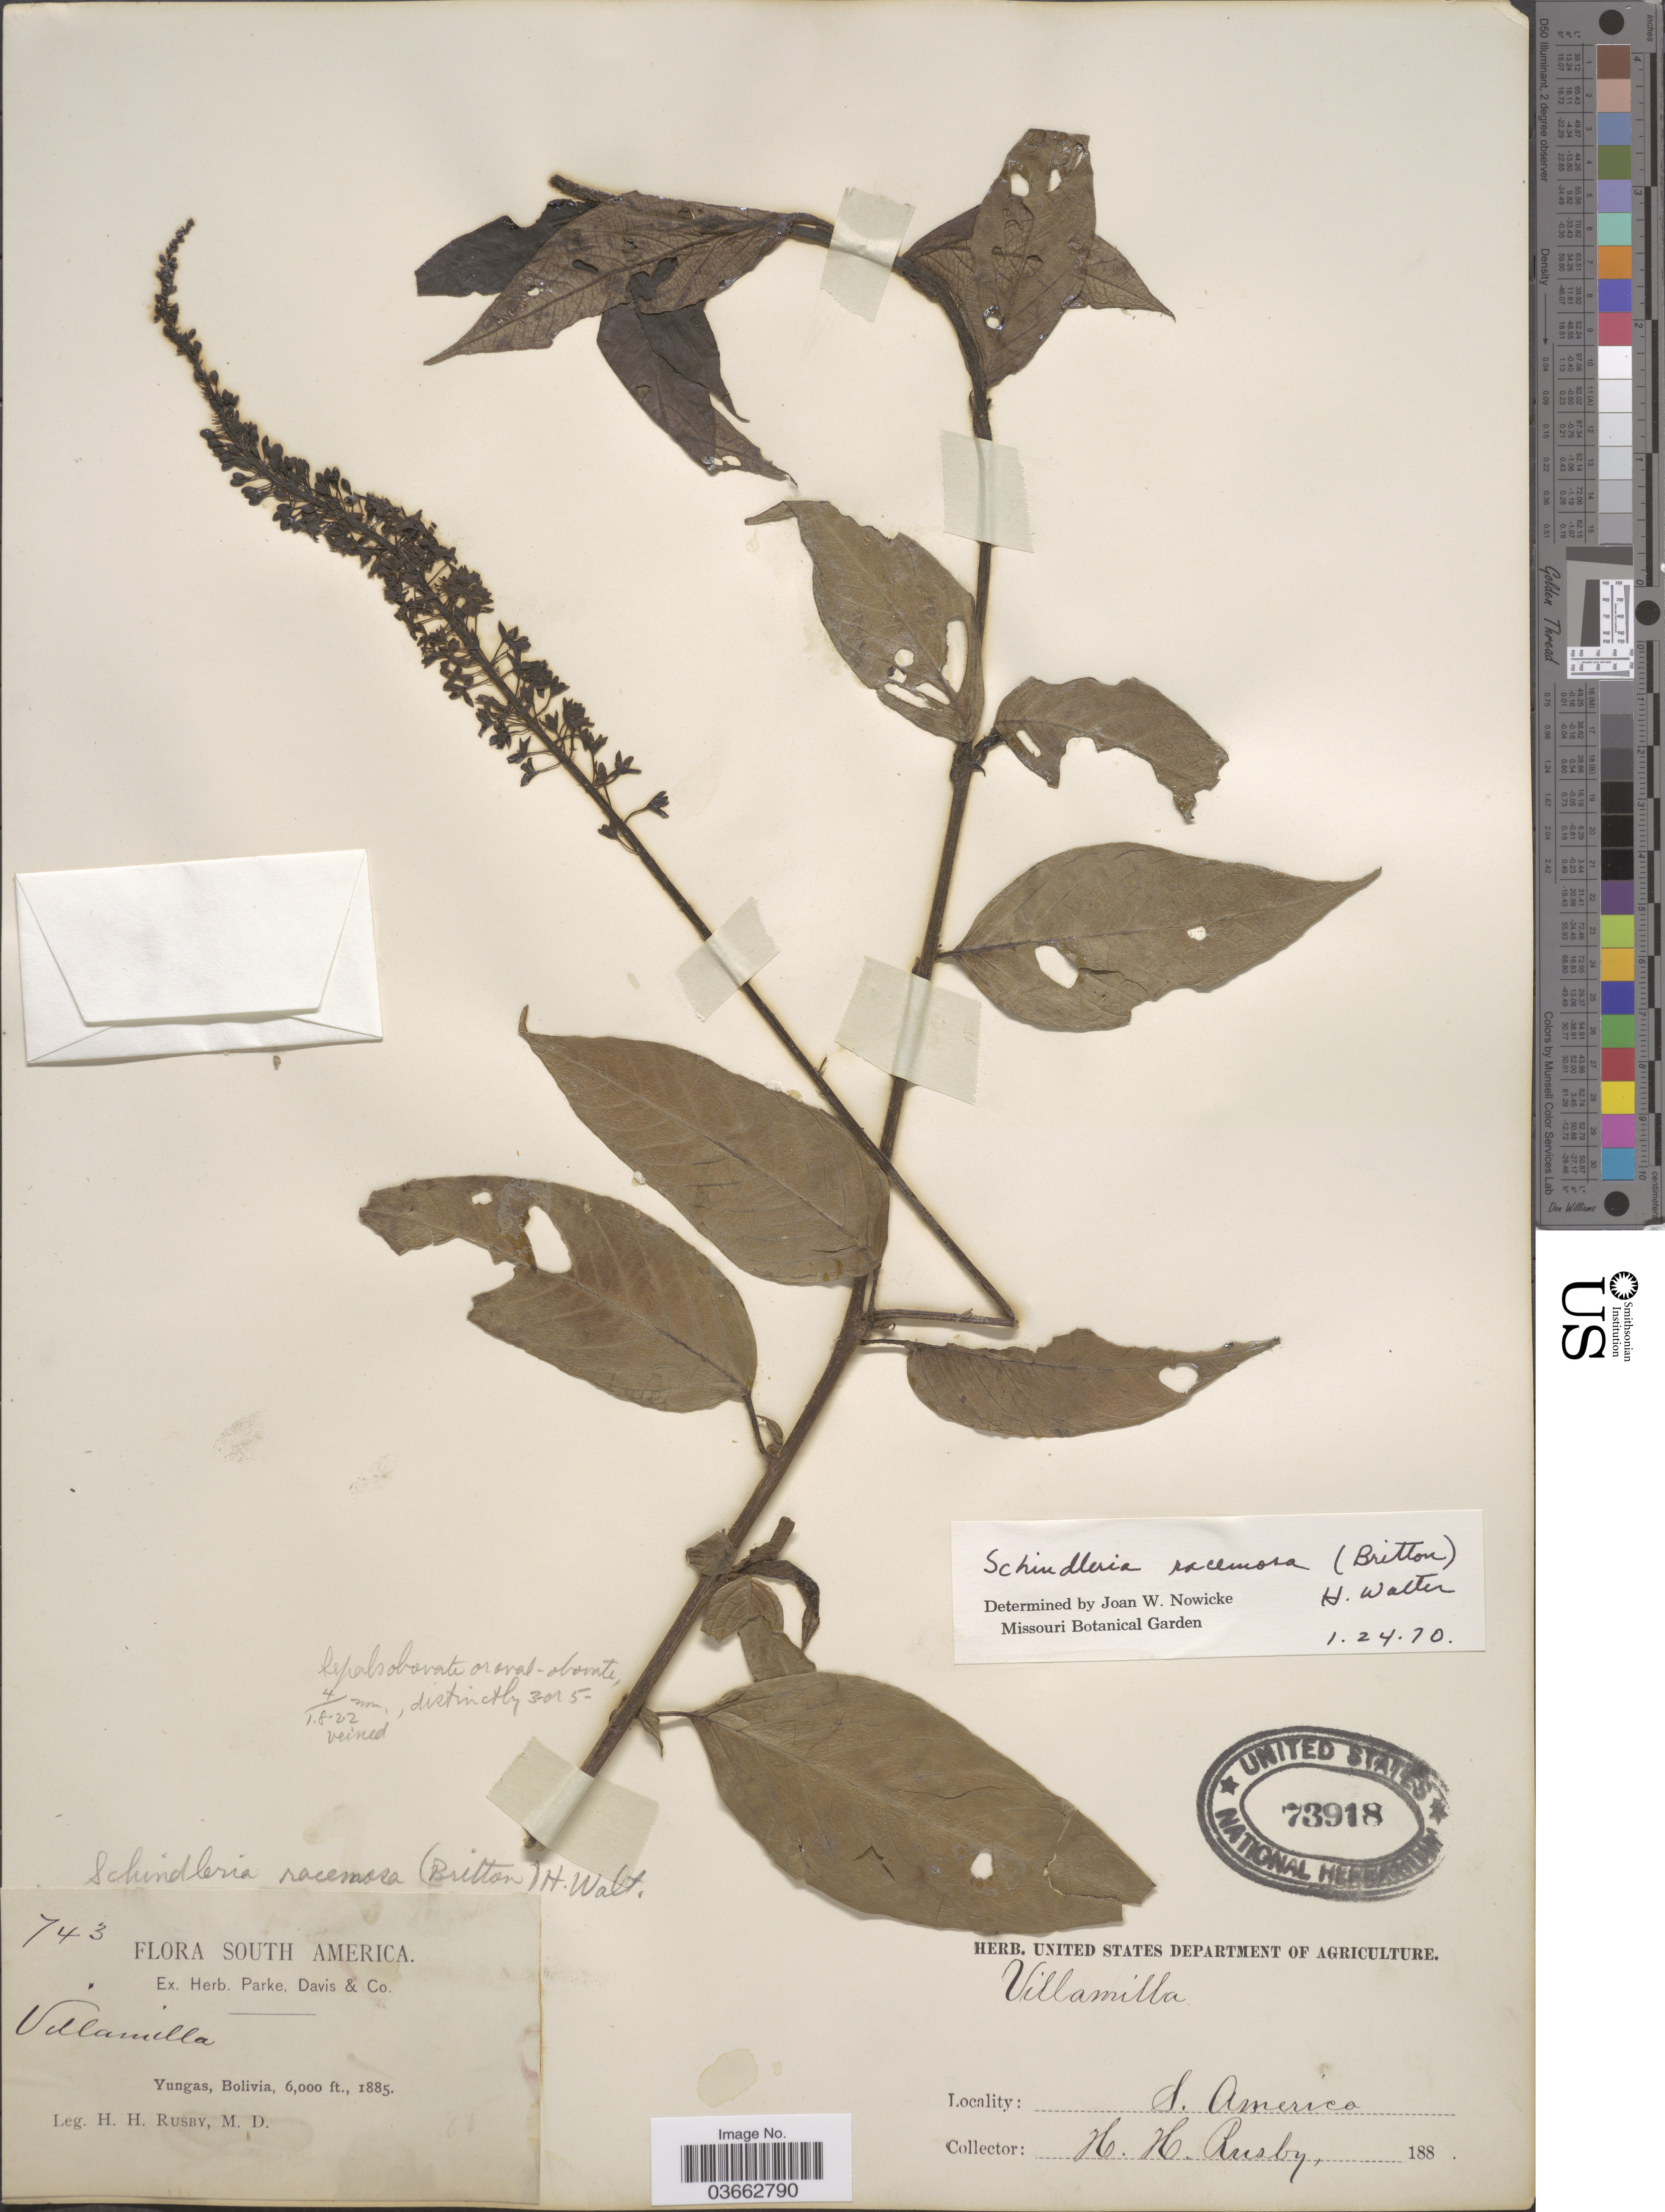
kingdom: Plantae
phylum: Tracheophyta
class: Magnoliopsida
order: Caryophyllales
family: Phytolaccaceae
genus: Schindleria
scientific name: Schindleria racemosa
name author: (Britton ex Rusby) H. Walter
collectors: H. H. Rusby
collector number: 743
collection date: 1885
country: Bolivia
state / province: La Paz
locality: Yungas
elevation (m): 1829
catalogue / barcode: US 73918